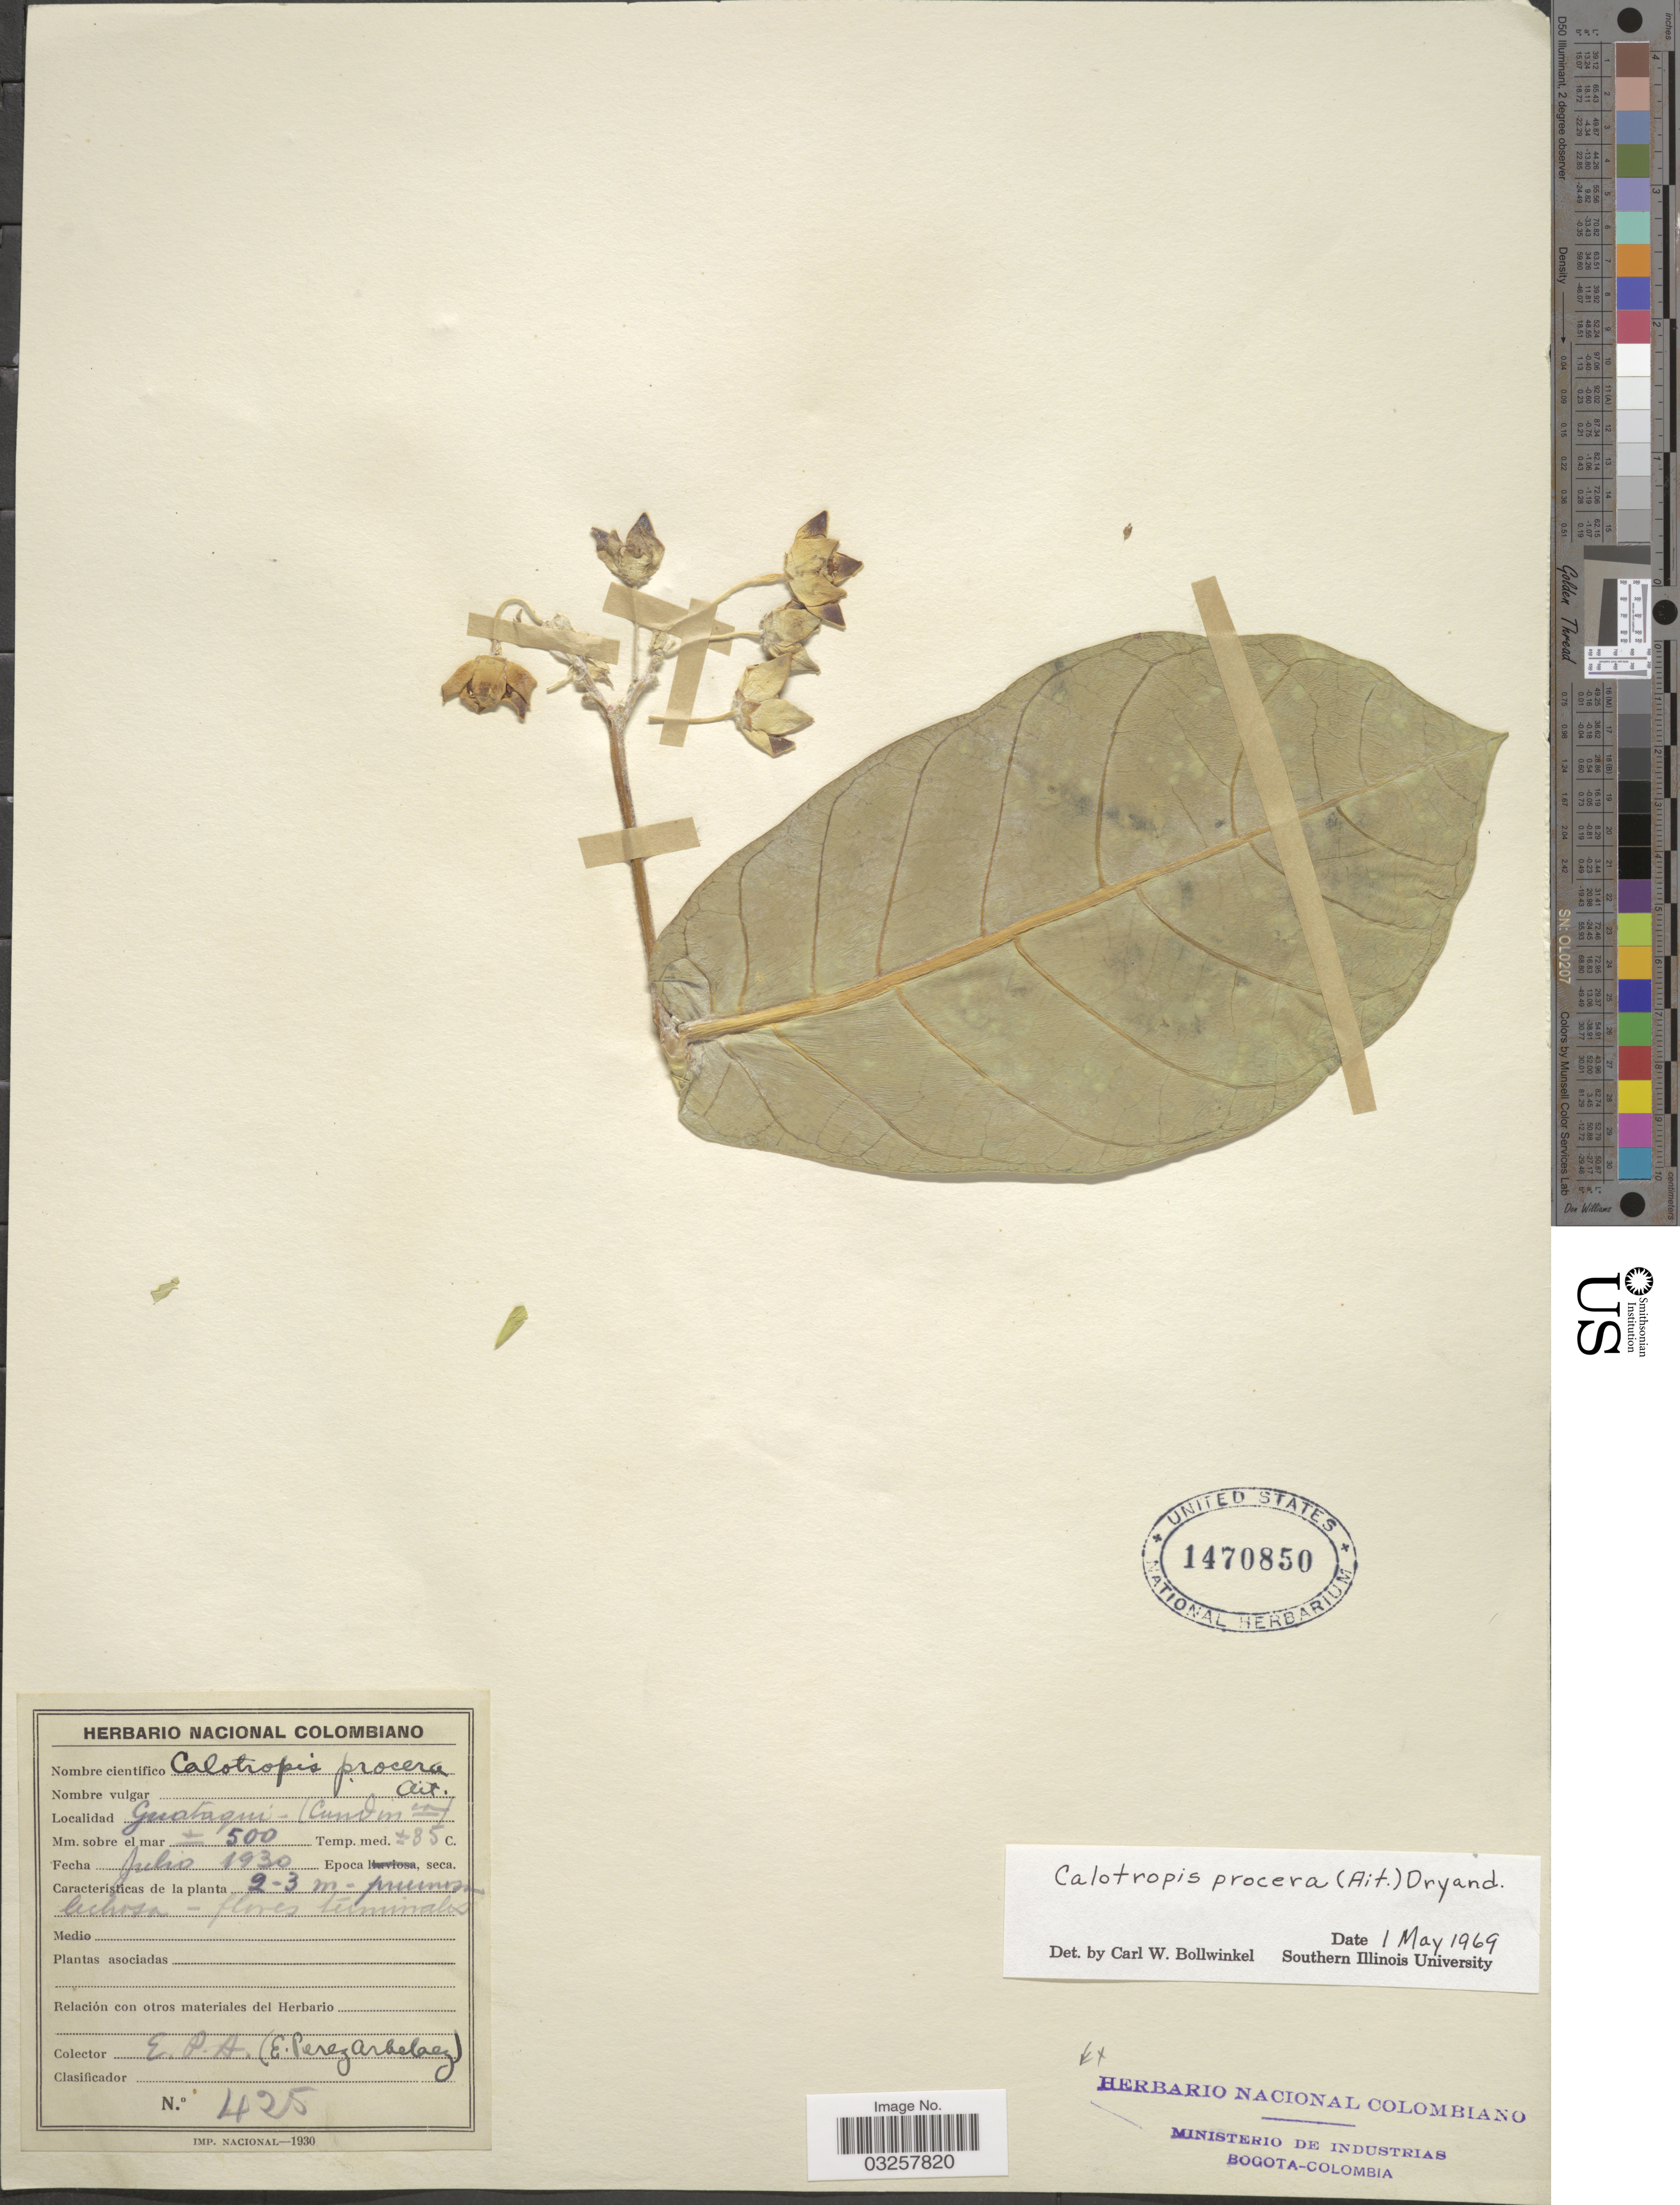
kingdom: Plantae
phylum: Tracheophyta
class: Magnoliopsida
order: Gentianales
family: Apocynaceae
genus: Calotropis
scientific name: Calotropis procera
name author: (Aiton) W.T. Aiton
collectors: E. Pérez Arbeláez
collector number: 425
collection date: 1930-07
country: Colombia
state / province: Cundinamarca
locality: Guataqui-(Cundinca).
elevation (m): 500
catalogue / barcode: US 1470850